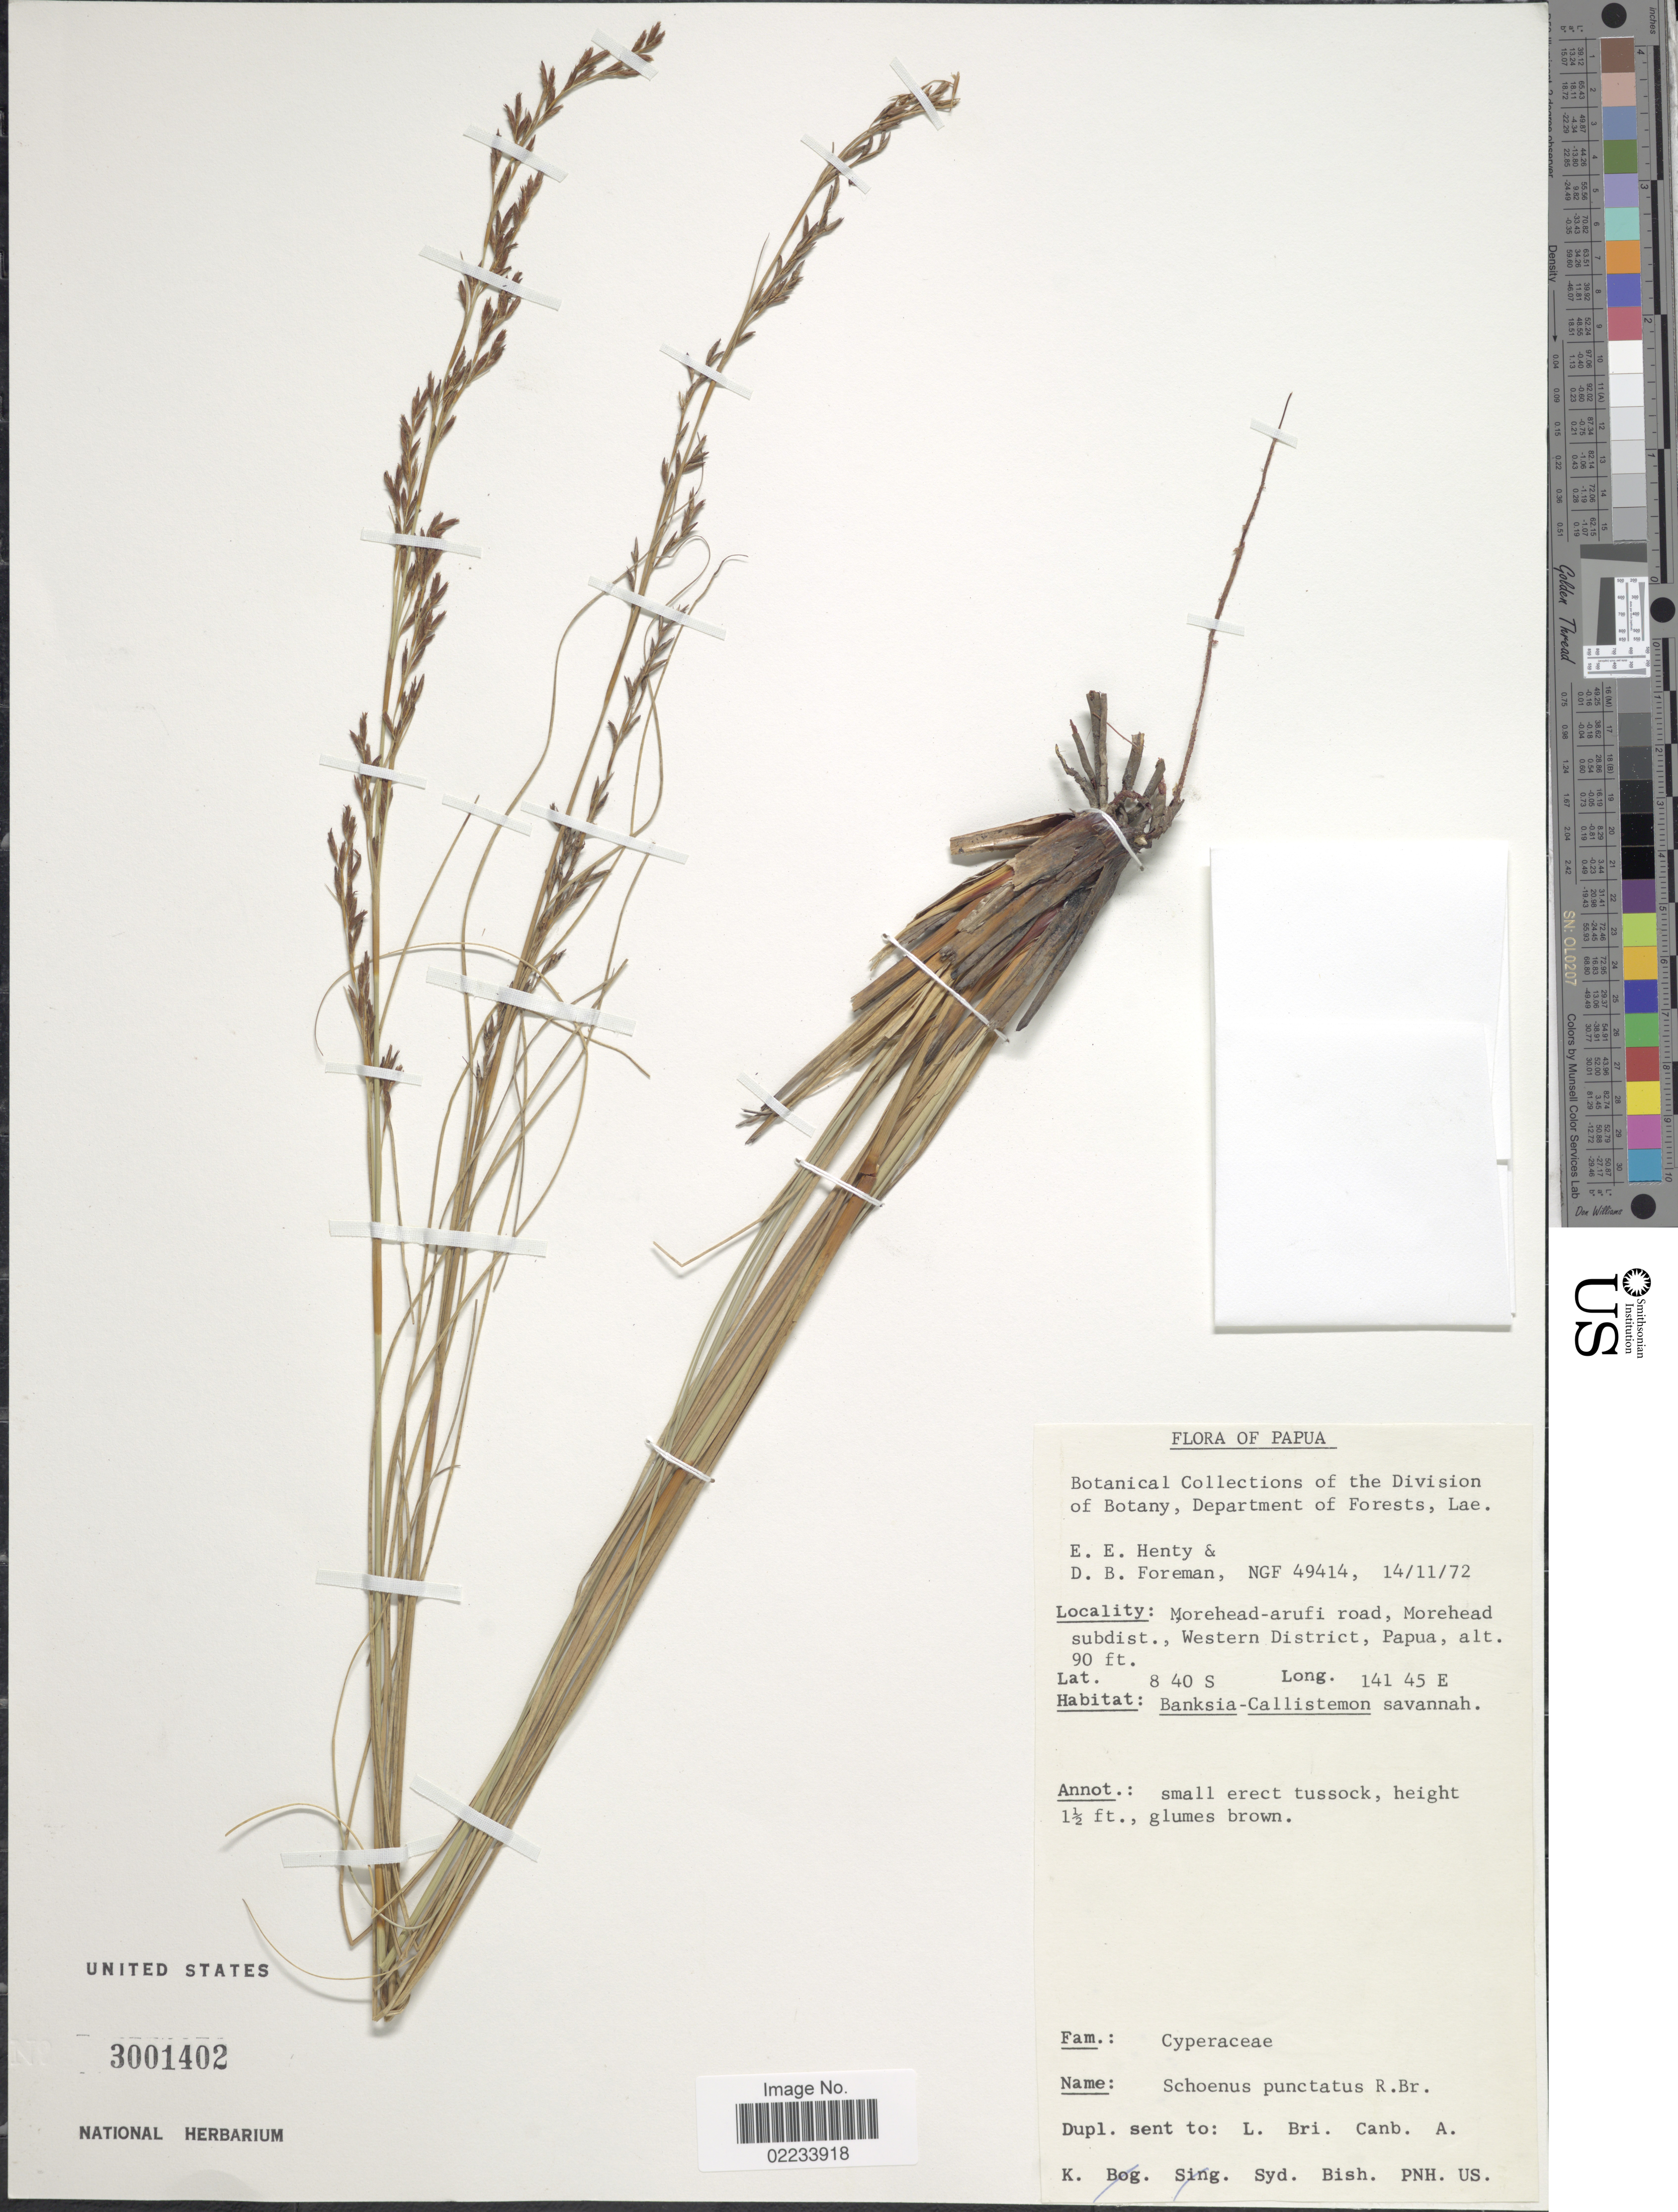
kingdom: Plantae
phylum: Tracheophyta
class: Liliopsida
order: Poales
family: Cyperaceae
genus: Schoenus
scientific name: Schoenus punctatus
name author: R. Br.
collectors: E. Henty & D. Foreman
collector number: NGF 49414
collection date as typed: Transcribed d/m/y: 14/11/72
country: Papua New Guinea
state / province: Manus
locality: Morehead-arufi road, Morehead subdist., Western Distrcit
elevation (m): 27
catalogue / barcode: US 3001402